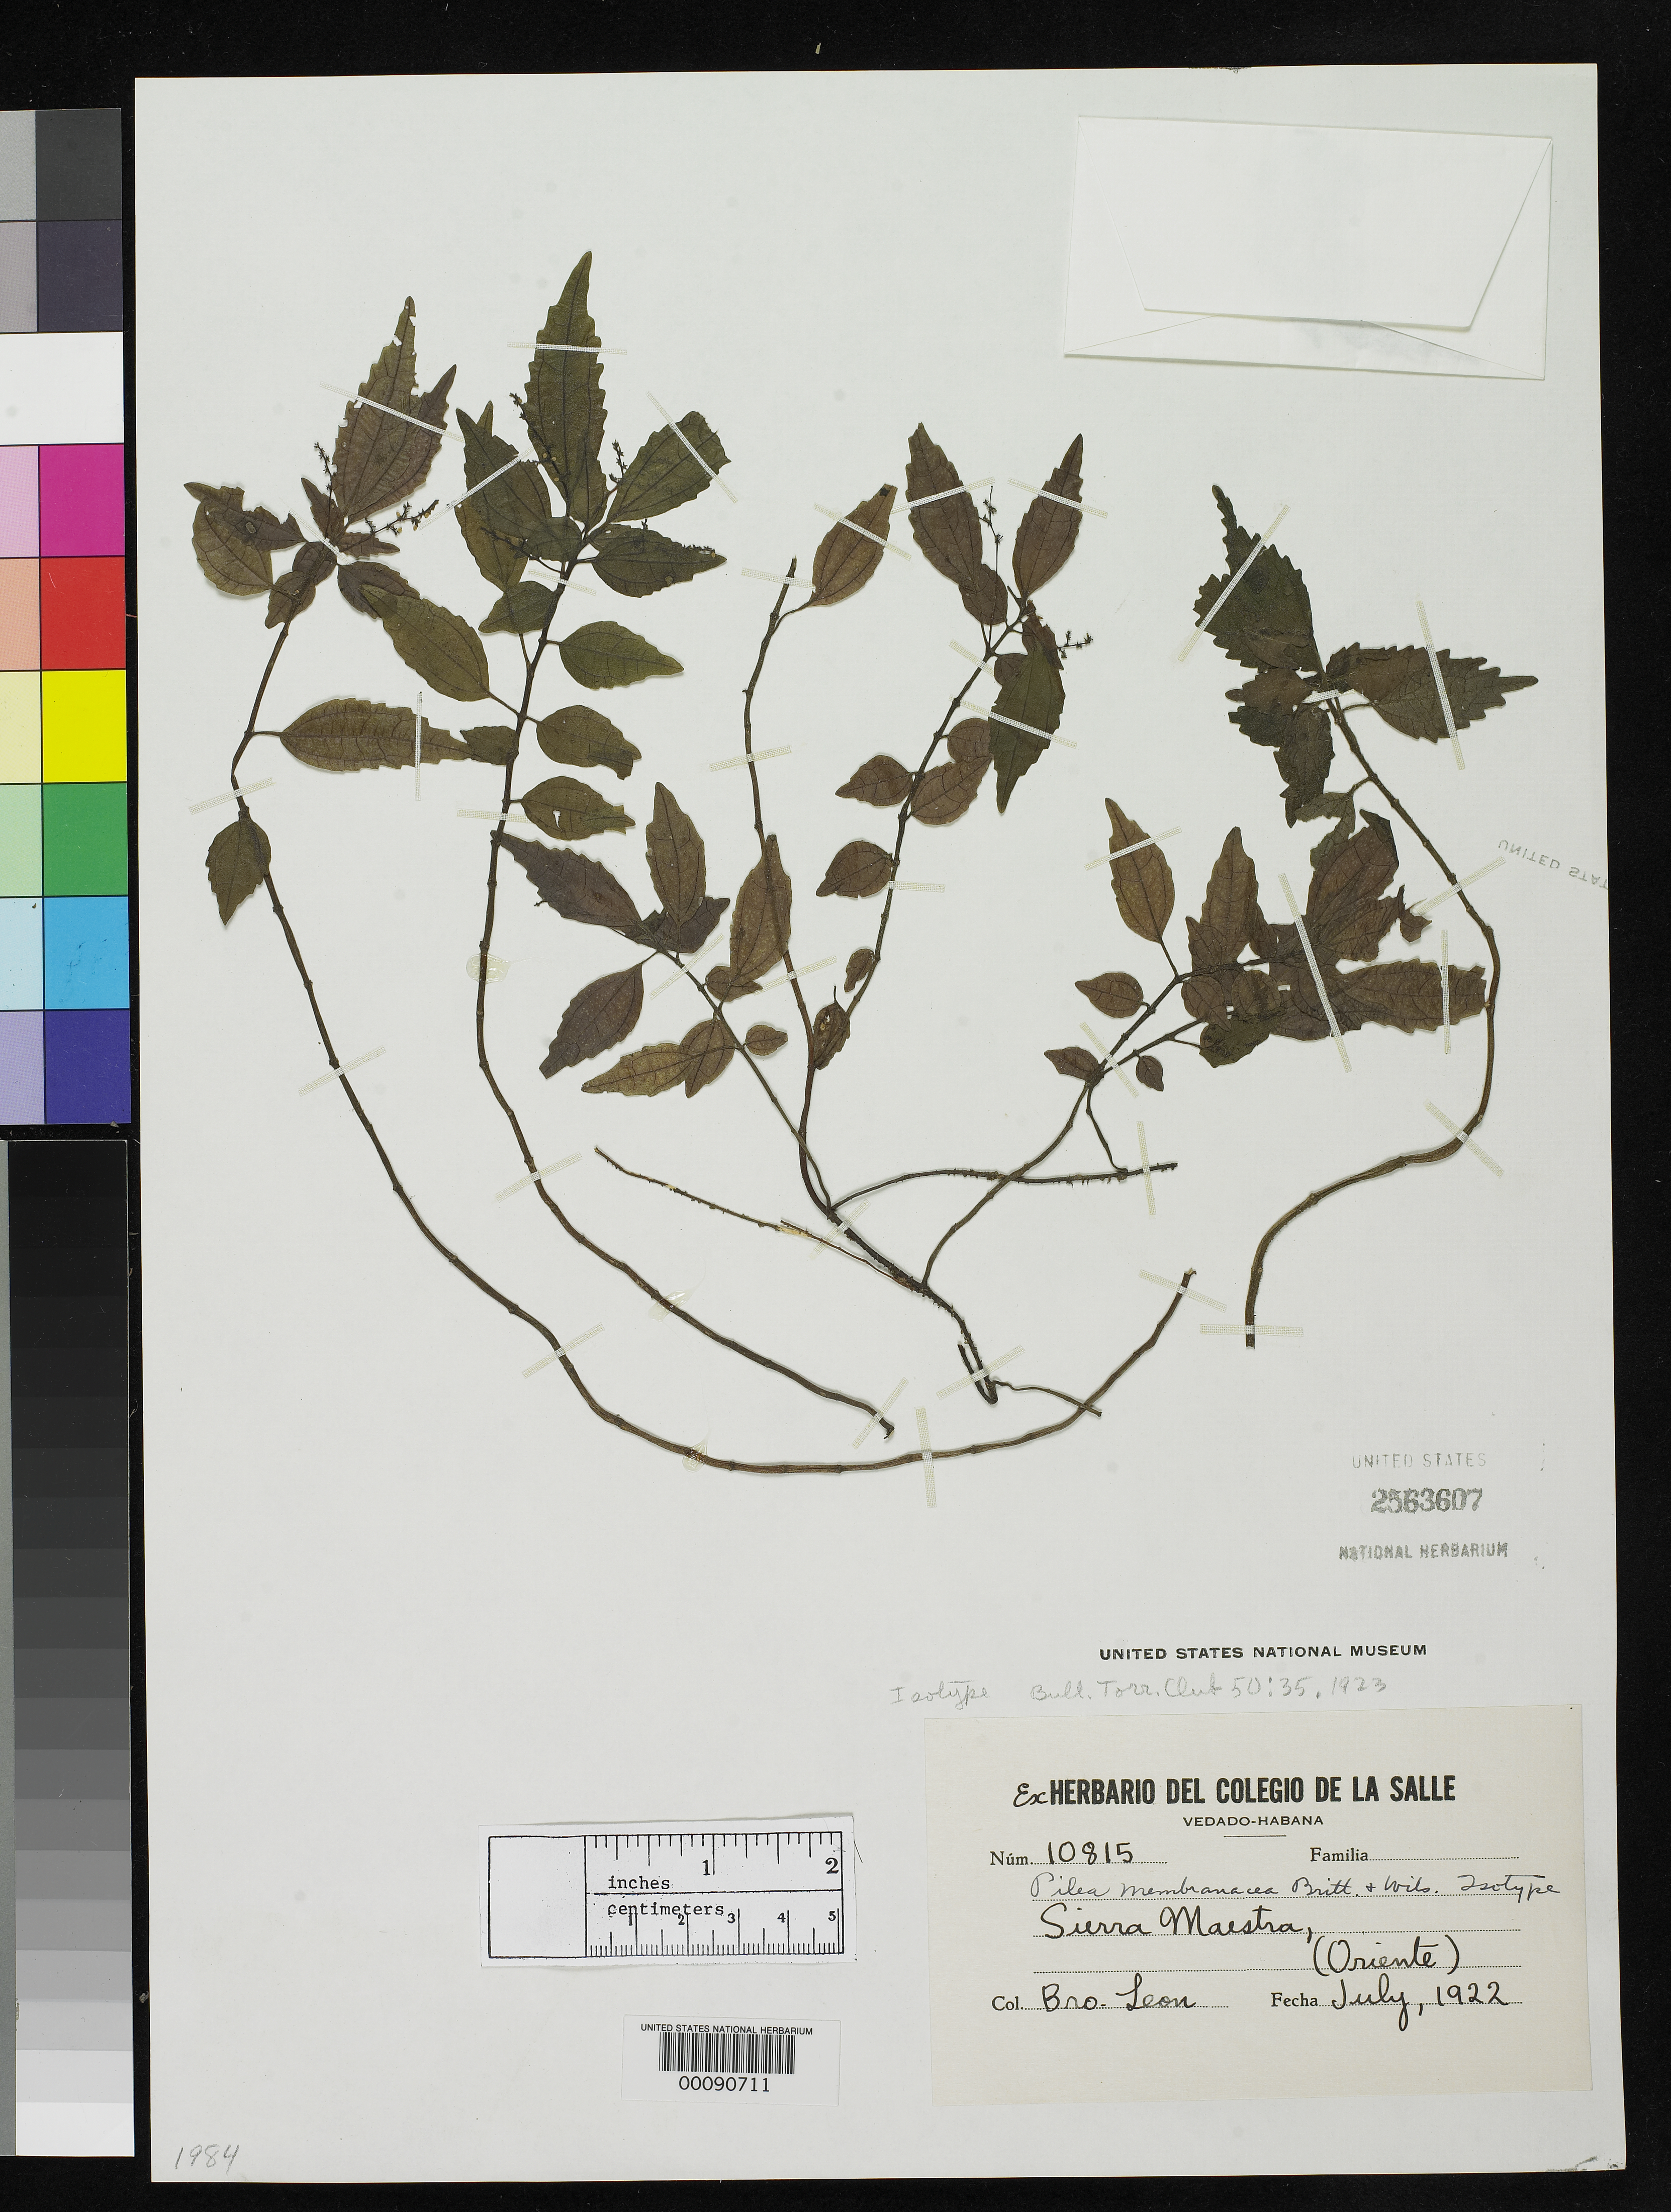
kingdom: Plantae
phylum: Tracheophyta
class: Magnoliopsida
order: Rosales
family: Urticaceae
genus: Pilea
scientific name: Pilea membranacea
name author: Britton & P. Wilson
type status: Isotype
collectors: Bro. León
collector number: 10815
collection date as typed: Jul 1922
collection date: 1922-07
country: Cuba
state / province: Oriente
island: Greater Antilles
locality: Sierra Maestra.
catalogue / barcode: US 2563607